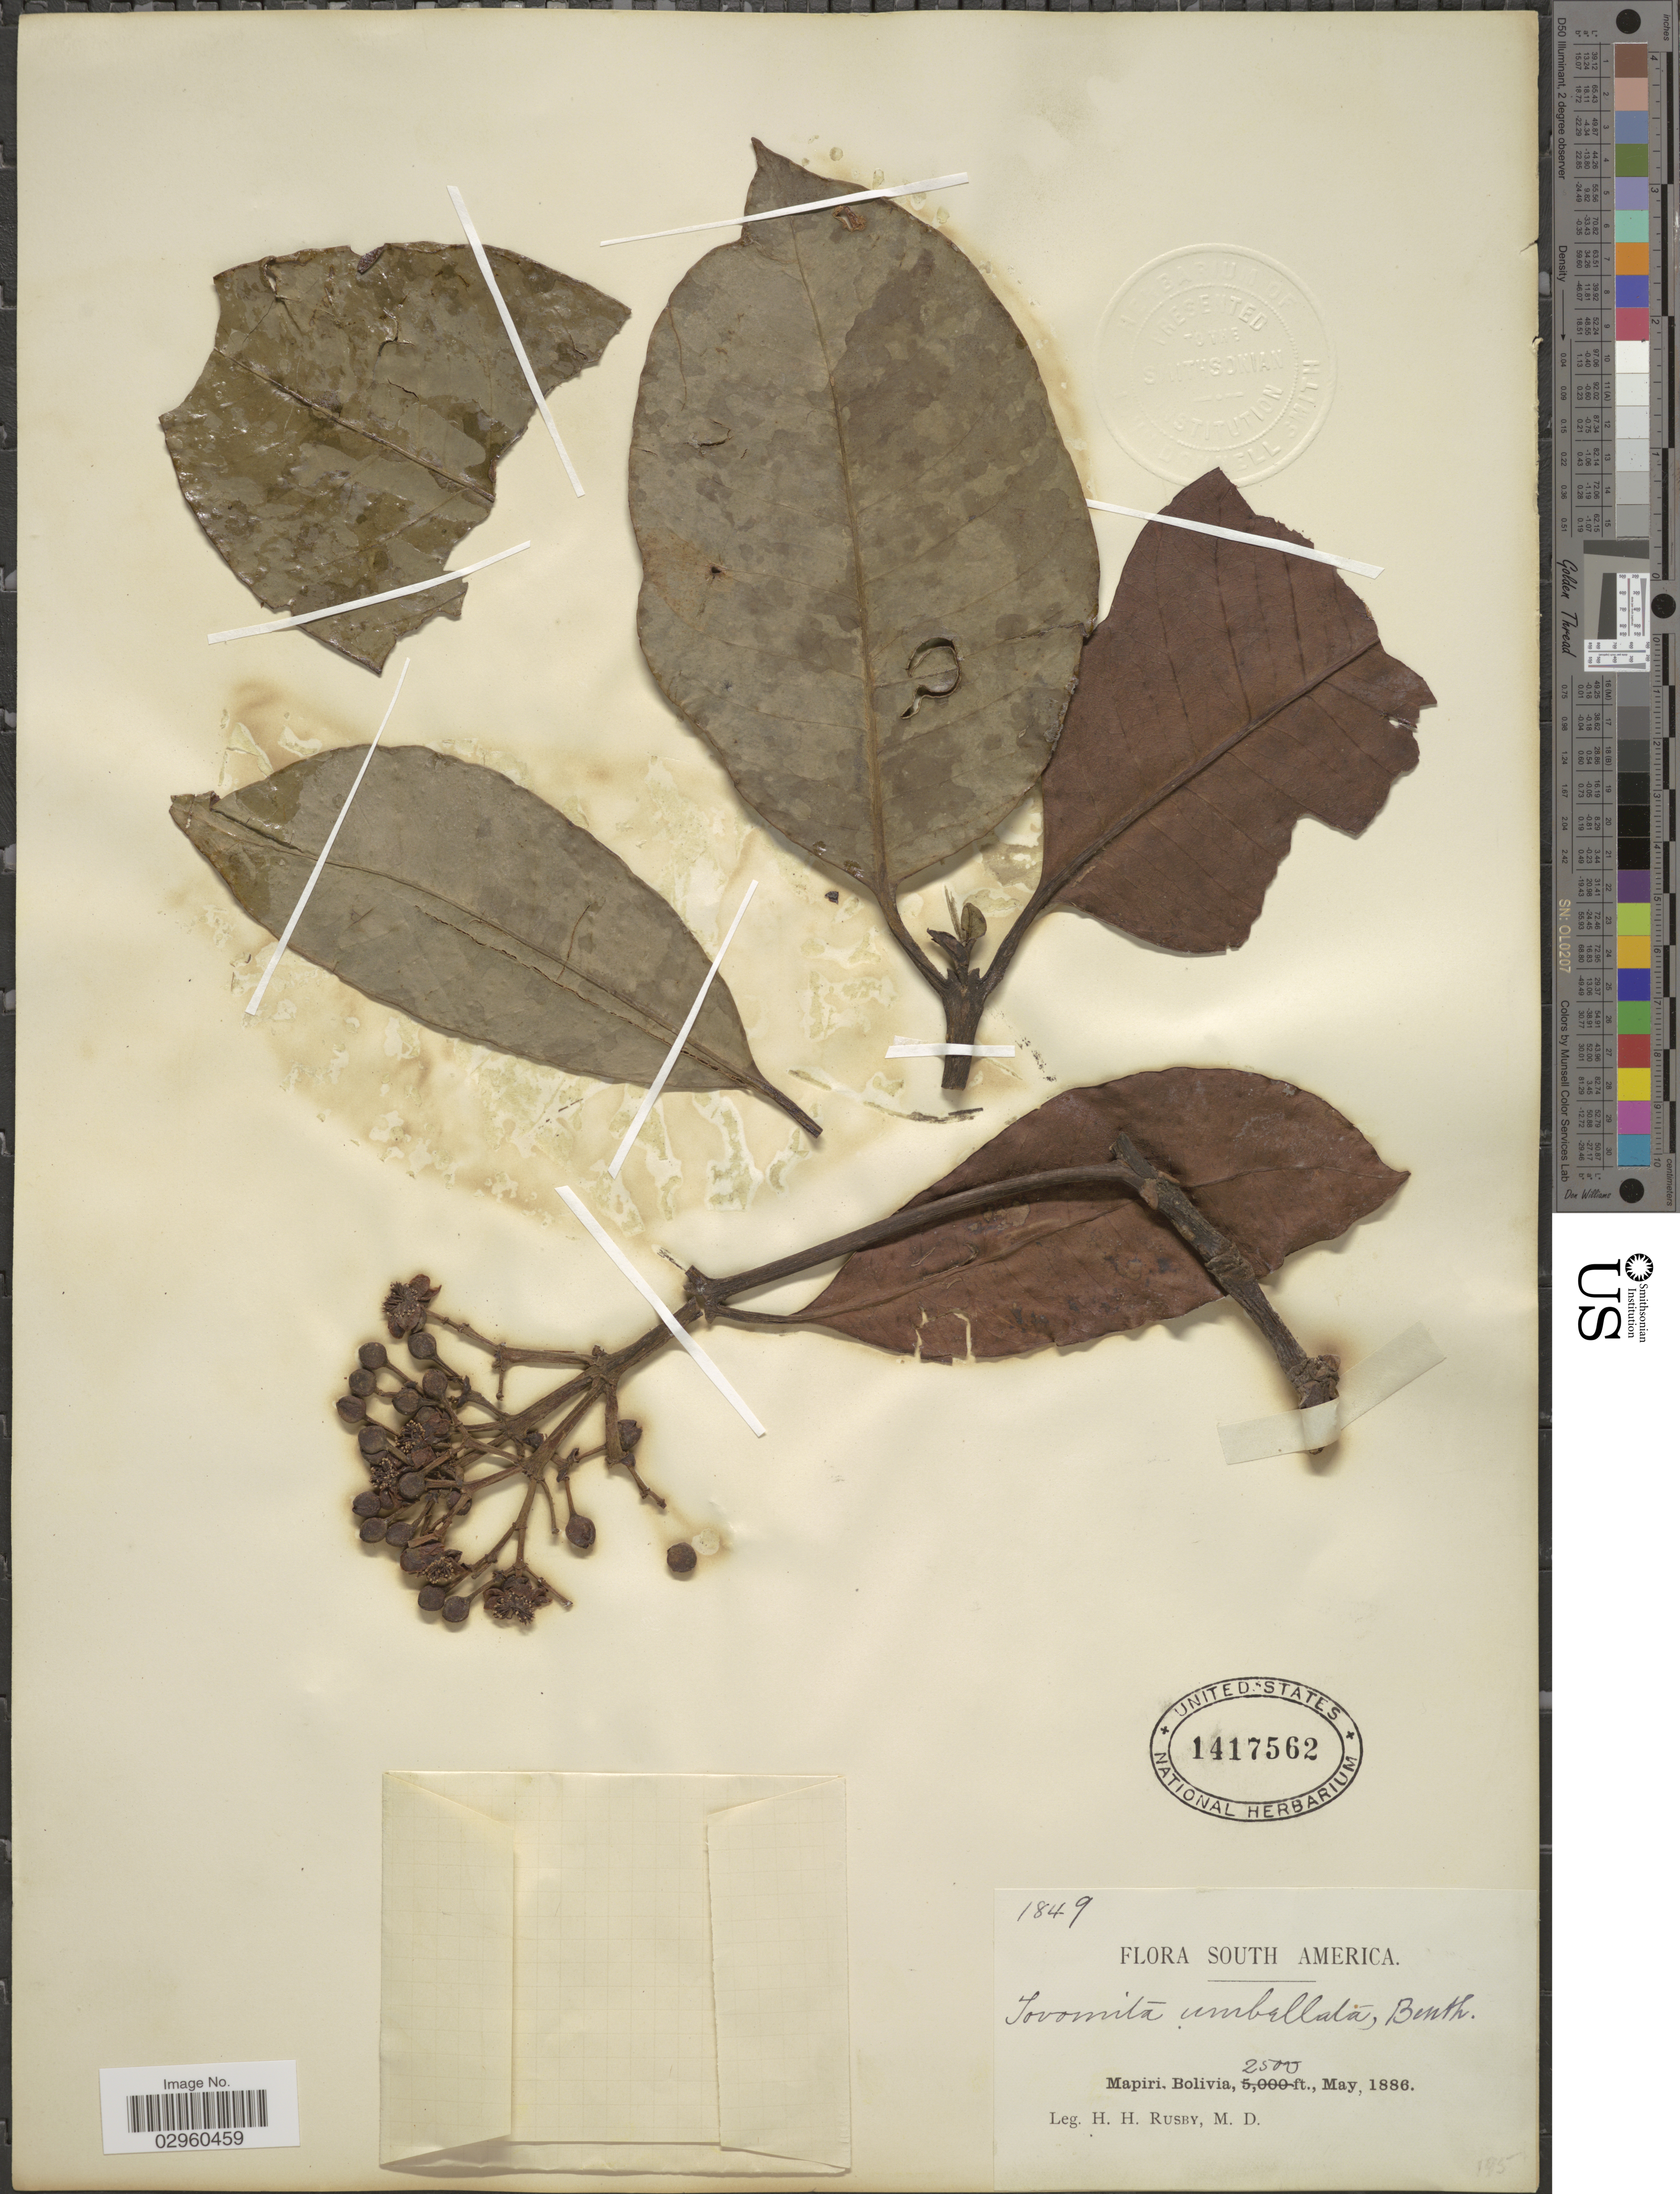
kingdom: Plantae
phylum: Tracheophyta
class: Magnoliopsida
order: Malpighiales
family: Clusiaceae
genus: Tovomita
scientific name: Tovomita umbellata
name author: Benth.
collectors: H. H. Rusby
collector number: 1849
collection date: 1886-05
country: Bolivia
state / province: La Páz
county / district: Larecaja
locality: Mapiri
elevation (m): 762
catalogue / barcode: US 1417562